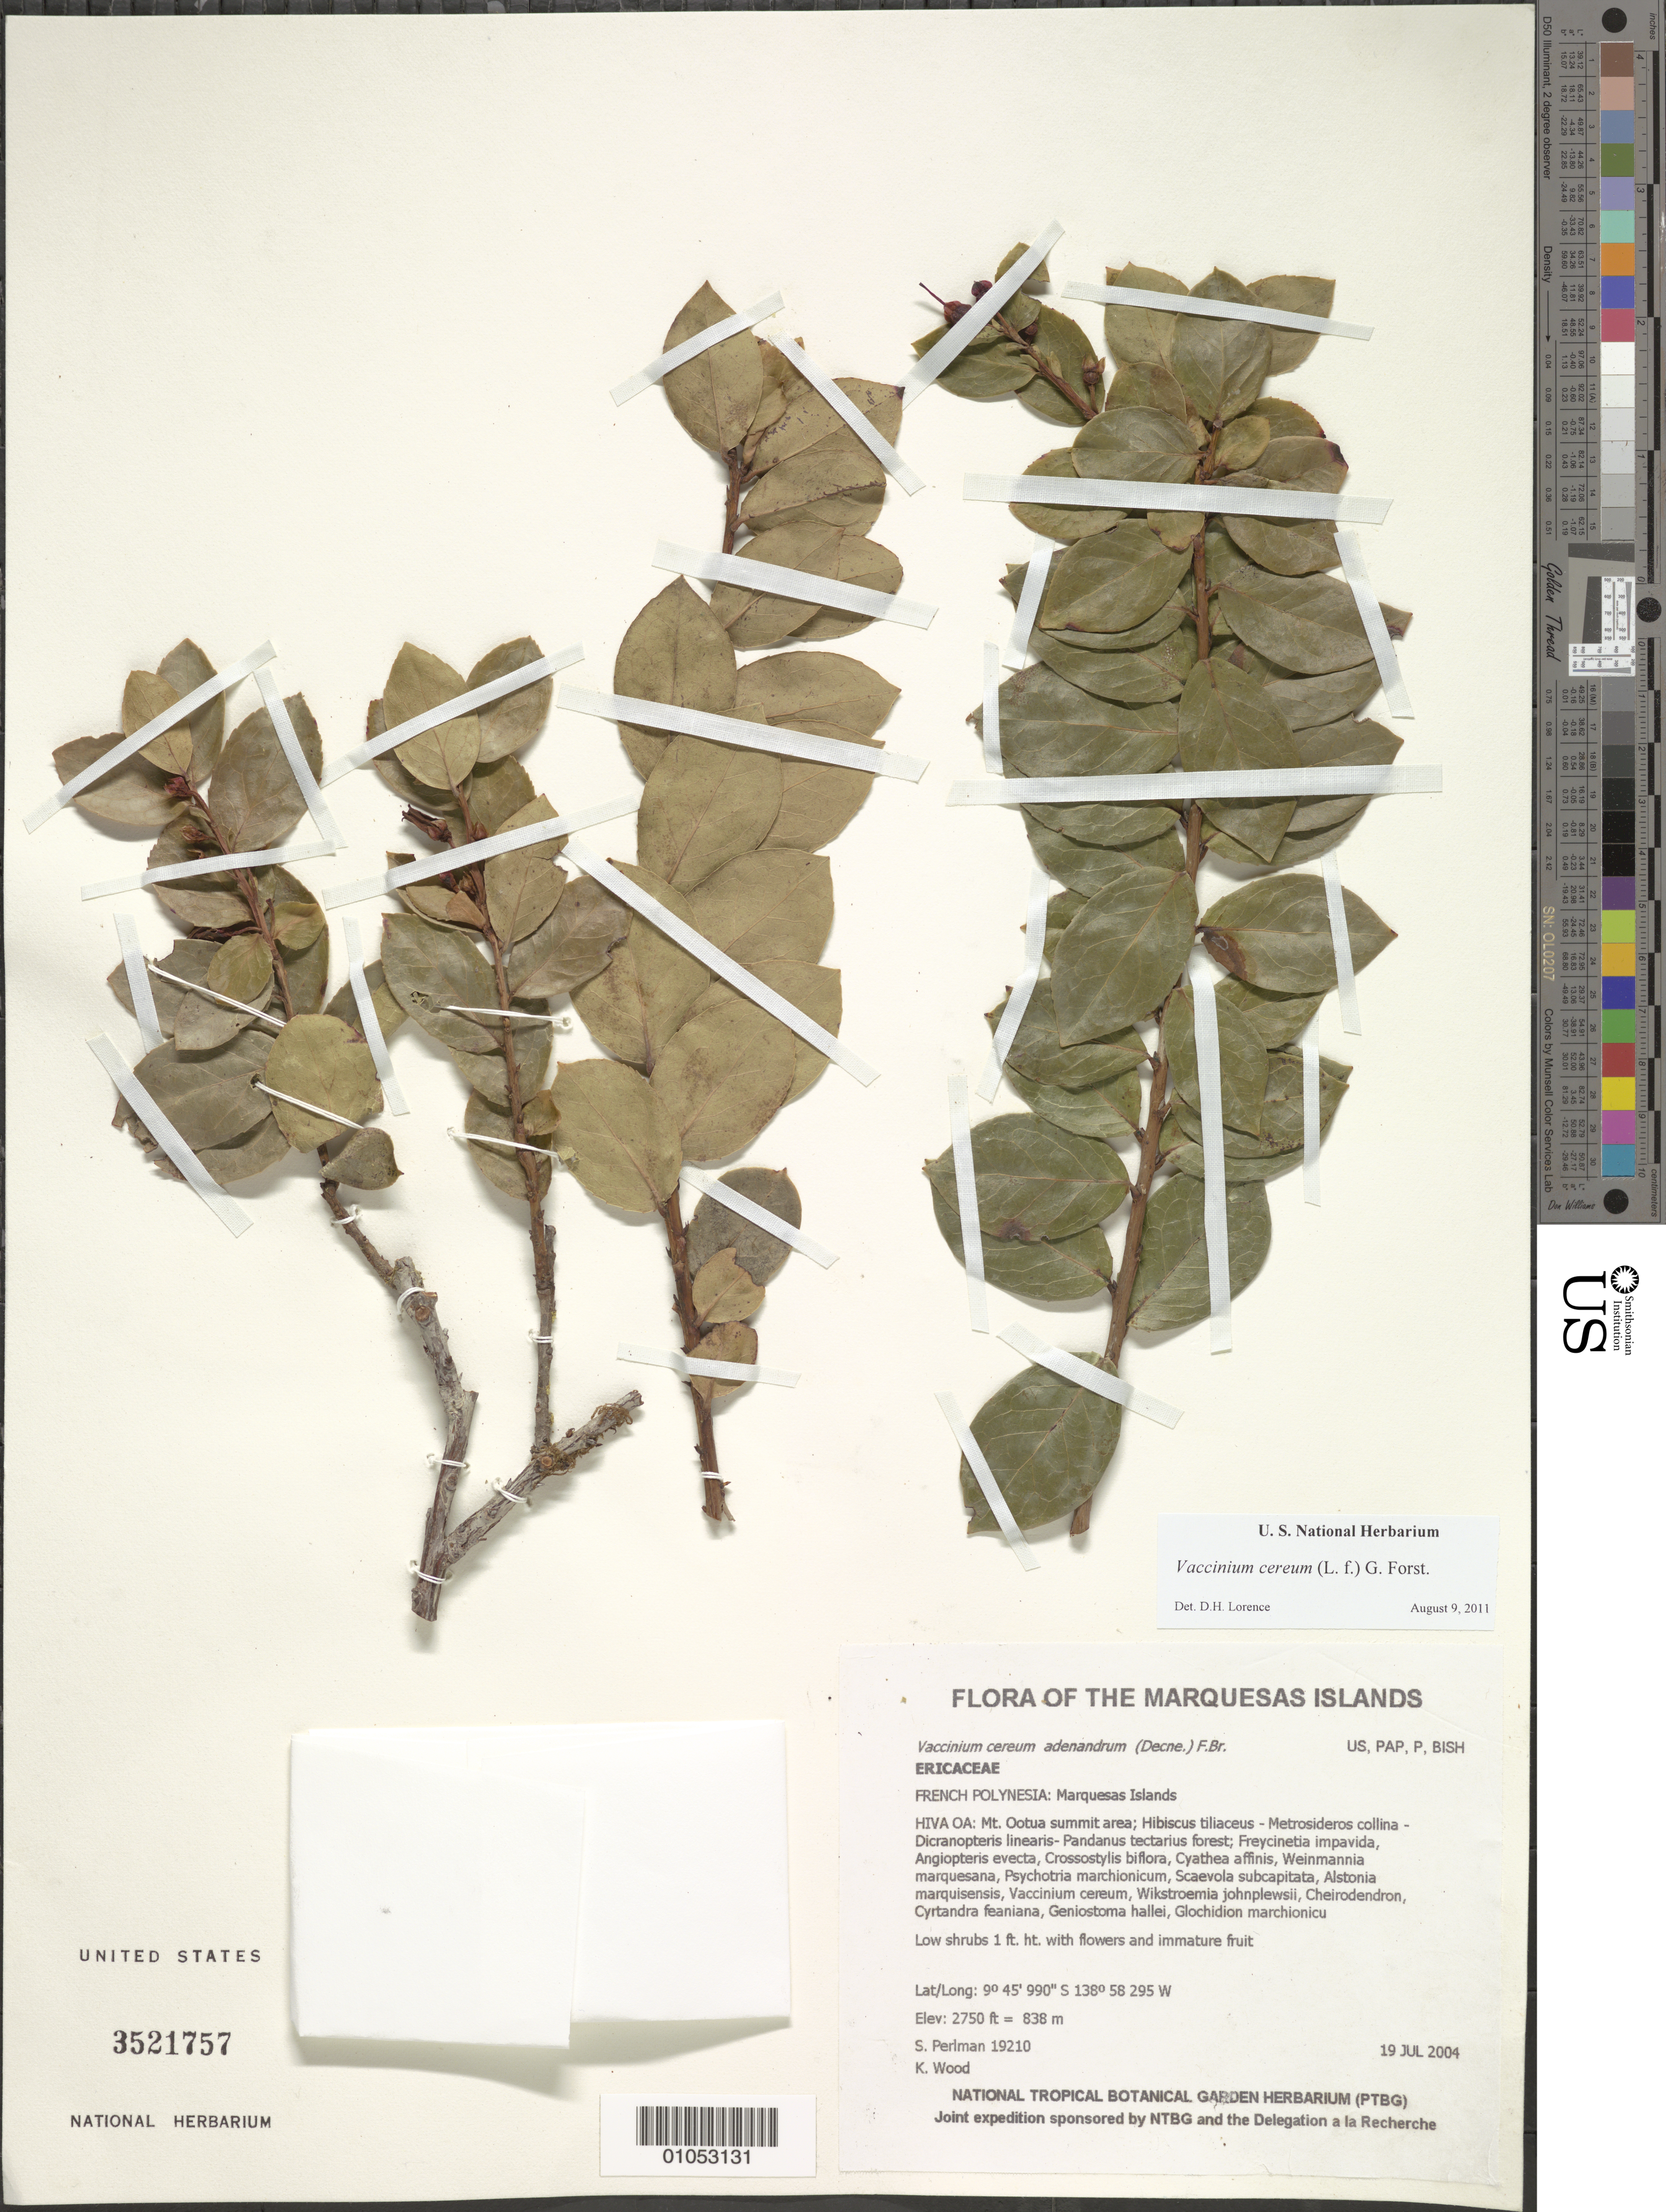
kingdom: Plantae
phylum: Tracheophyta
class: Magnoliopsida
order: Ericales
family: Ericaceae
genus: Vaccinium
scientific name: Vaccinium cereum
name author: (L. f.) G. Forst.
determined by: Lorence, David H., (PTBG), National Tropical Botanical Garden (UNITED STATES)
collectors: S. P. Perlman & K. R. Wood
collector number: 19210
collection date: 2004-07-19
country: French Polynesia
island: Hiva Oa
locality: Mt. Ootua summit area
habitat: Hibiscus tiliaceus - Metrosideros collina - Dicranopteris linearis- Pandanus tectarius forest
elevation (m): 838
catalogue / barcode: US 3521757